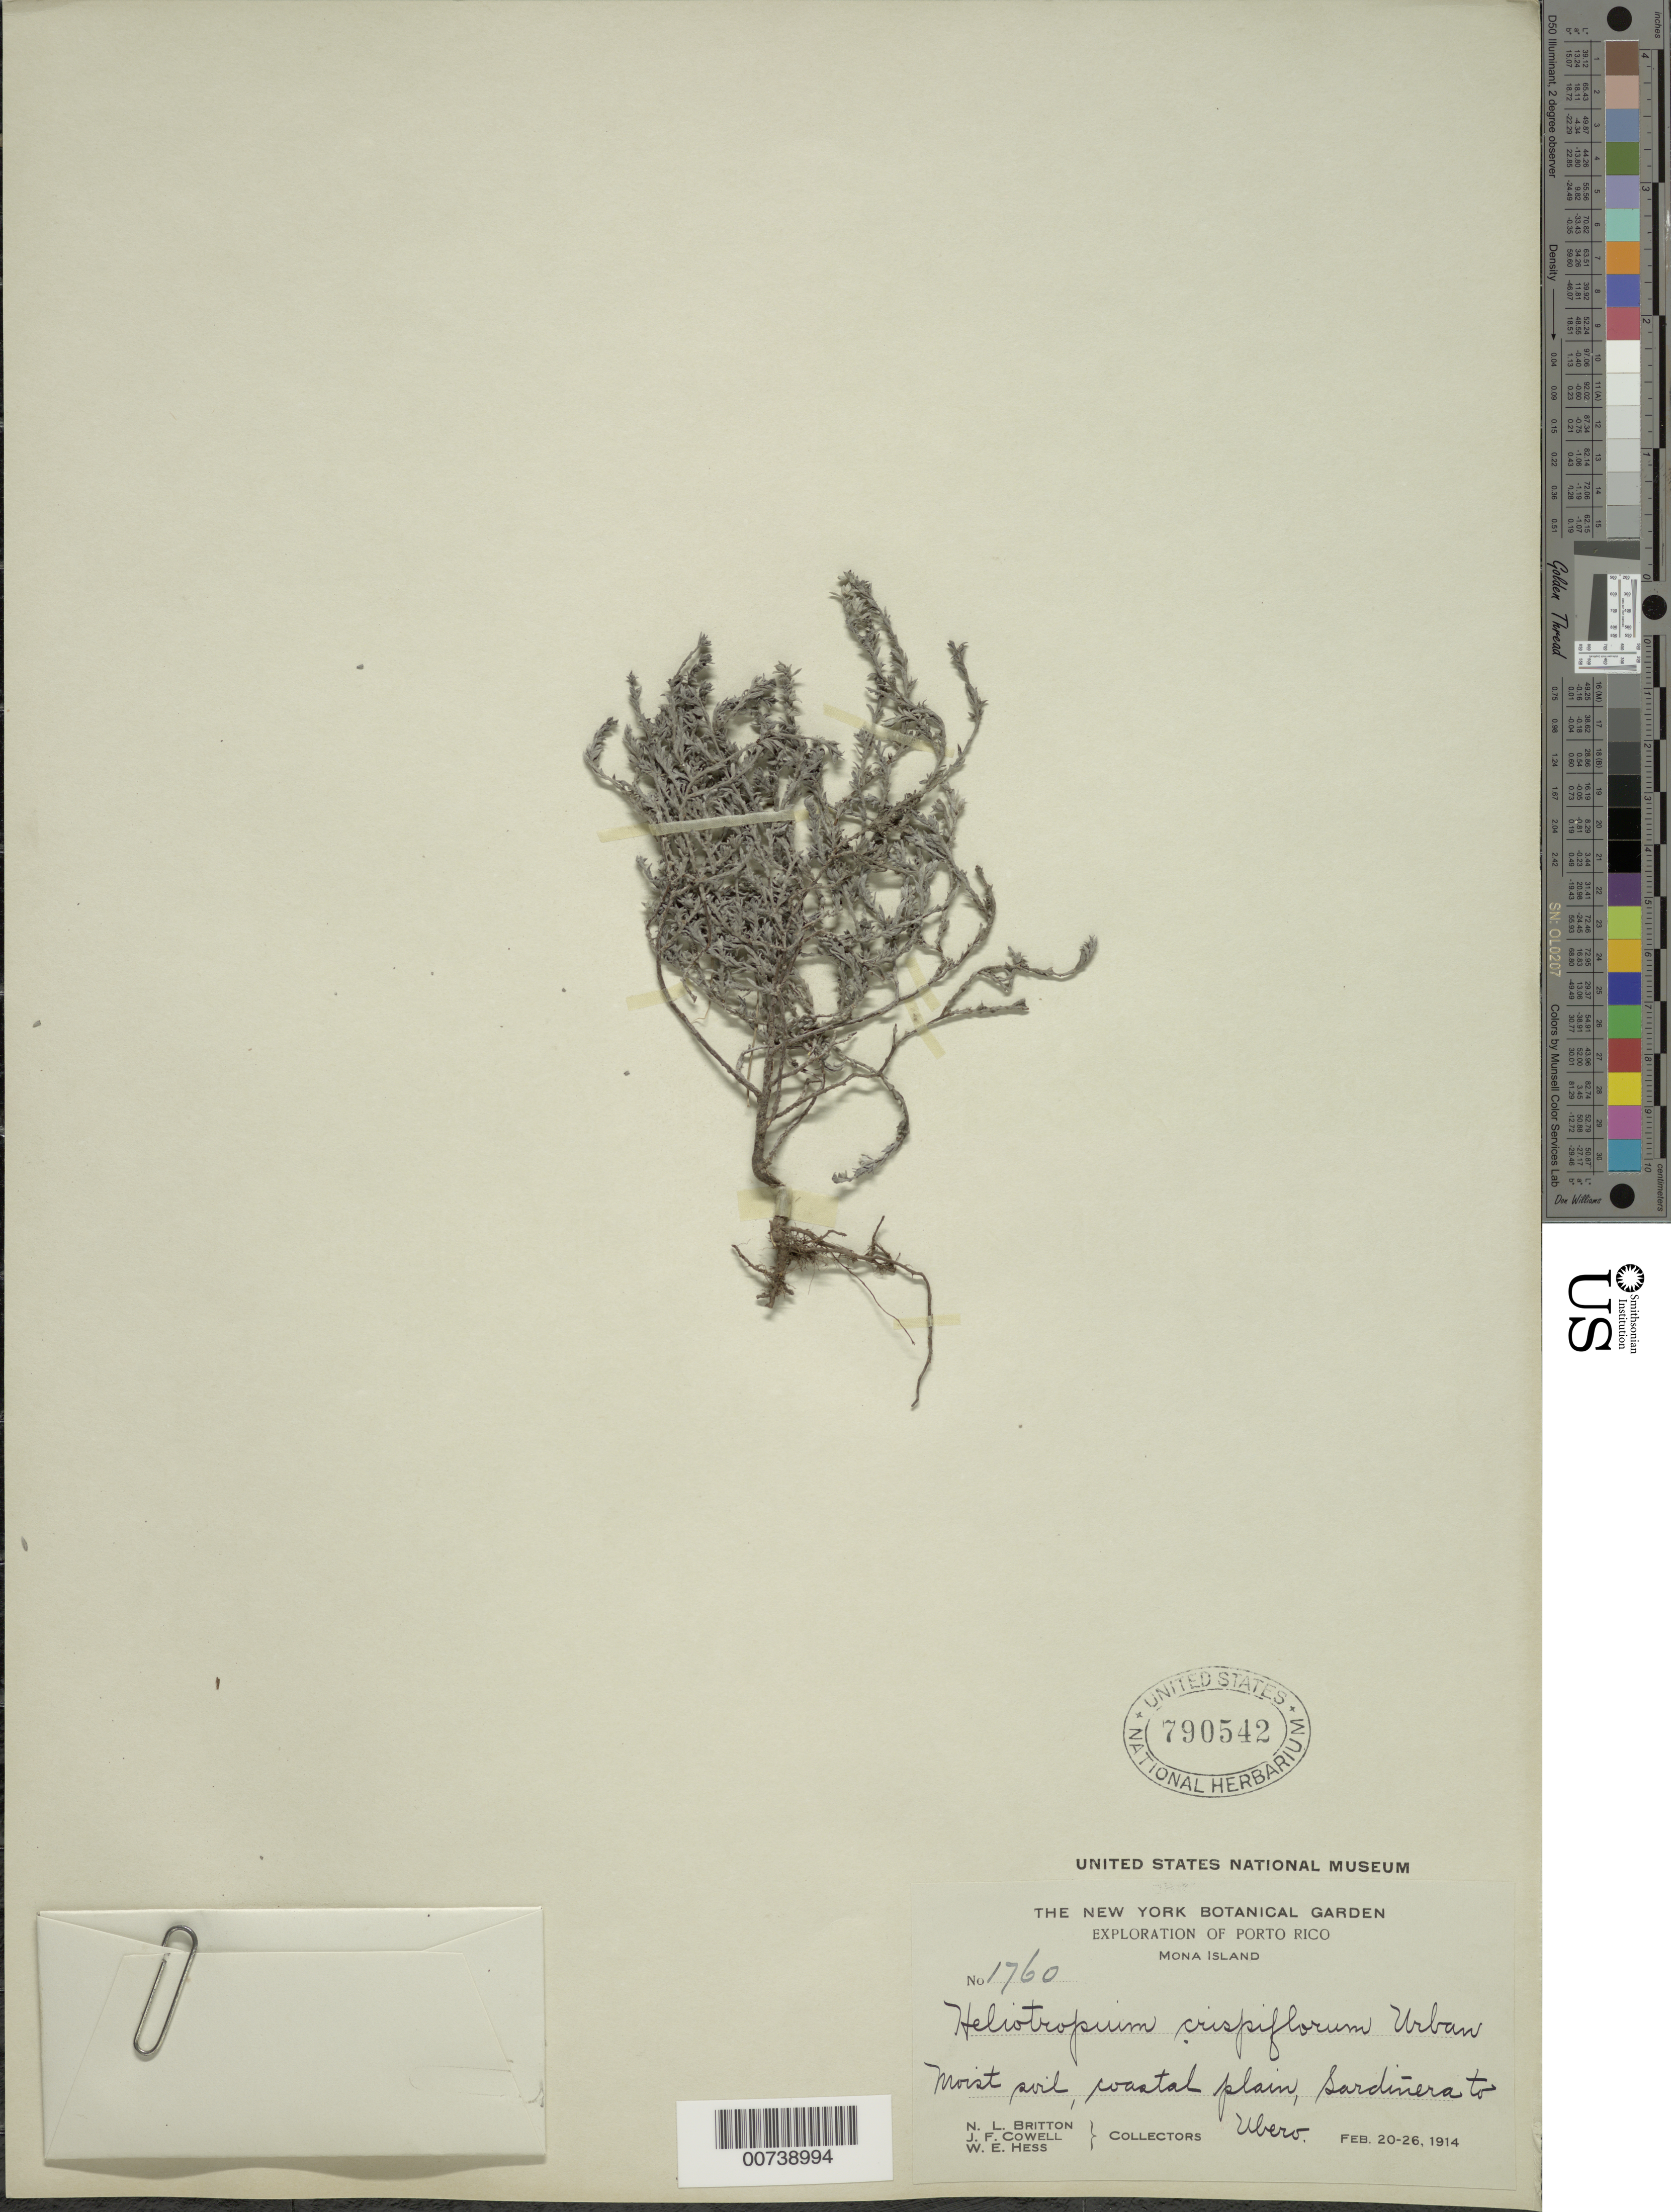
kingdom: Plantae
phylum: Tracheophyta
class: Magnoliopsida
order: Boraginales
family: Heliotropiaceae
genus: Heliotropium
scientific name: Heliotropium microphyllum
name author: Sw. ex Wikstr.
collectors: N. Britton, J. F. Cowell & W. Hess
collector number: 1760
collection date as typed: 20 Feb 1914 to 26 Feb 1914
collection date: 1914-02-20/1914-02-26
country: Puerto Rico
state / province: Mayaguëz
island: Mona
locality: Mona Island. Sardinera to Uvero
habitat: Moist soil, coastal plain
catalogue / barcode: US 790542